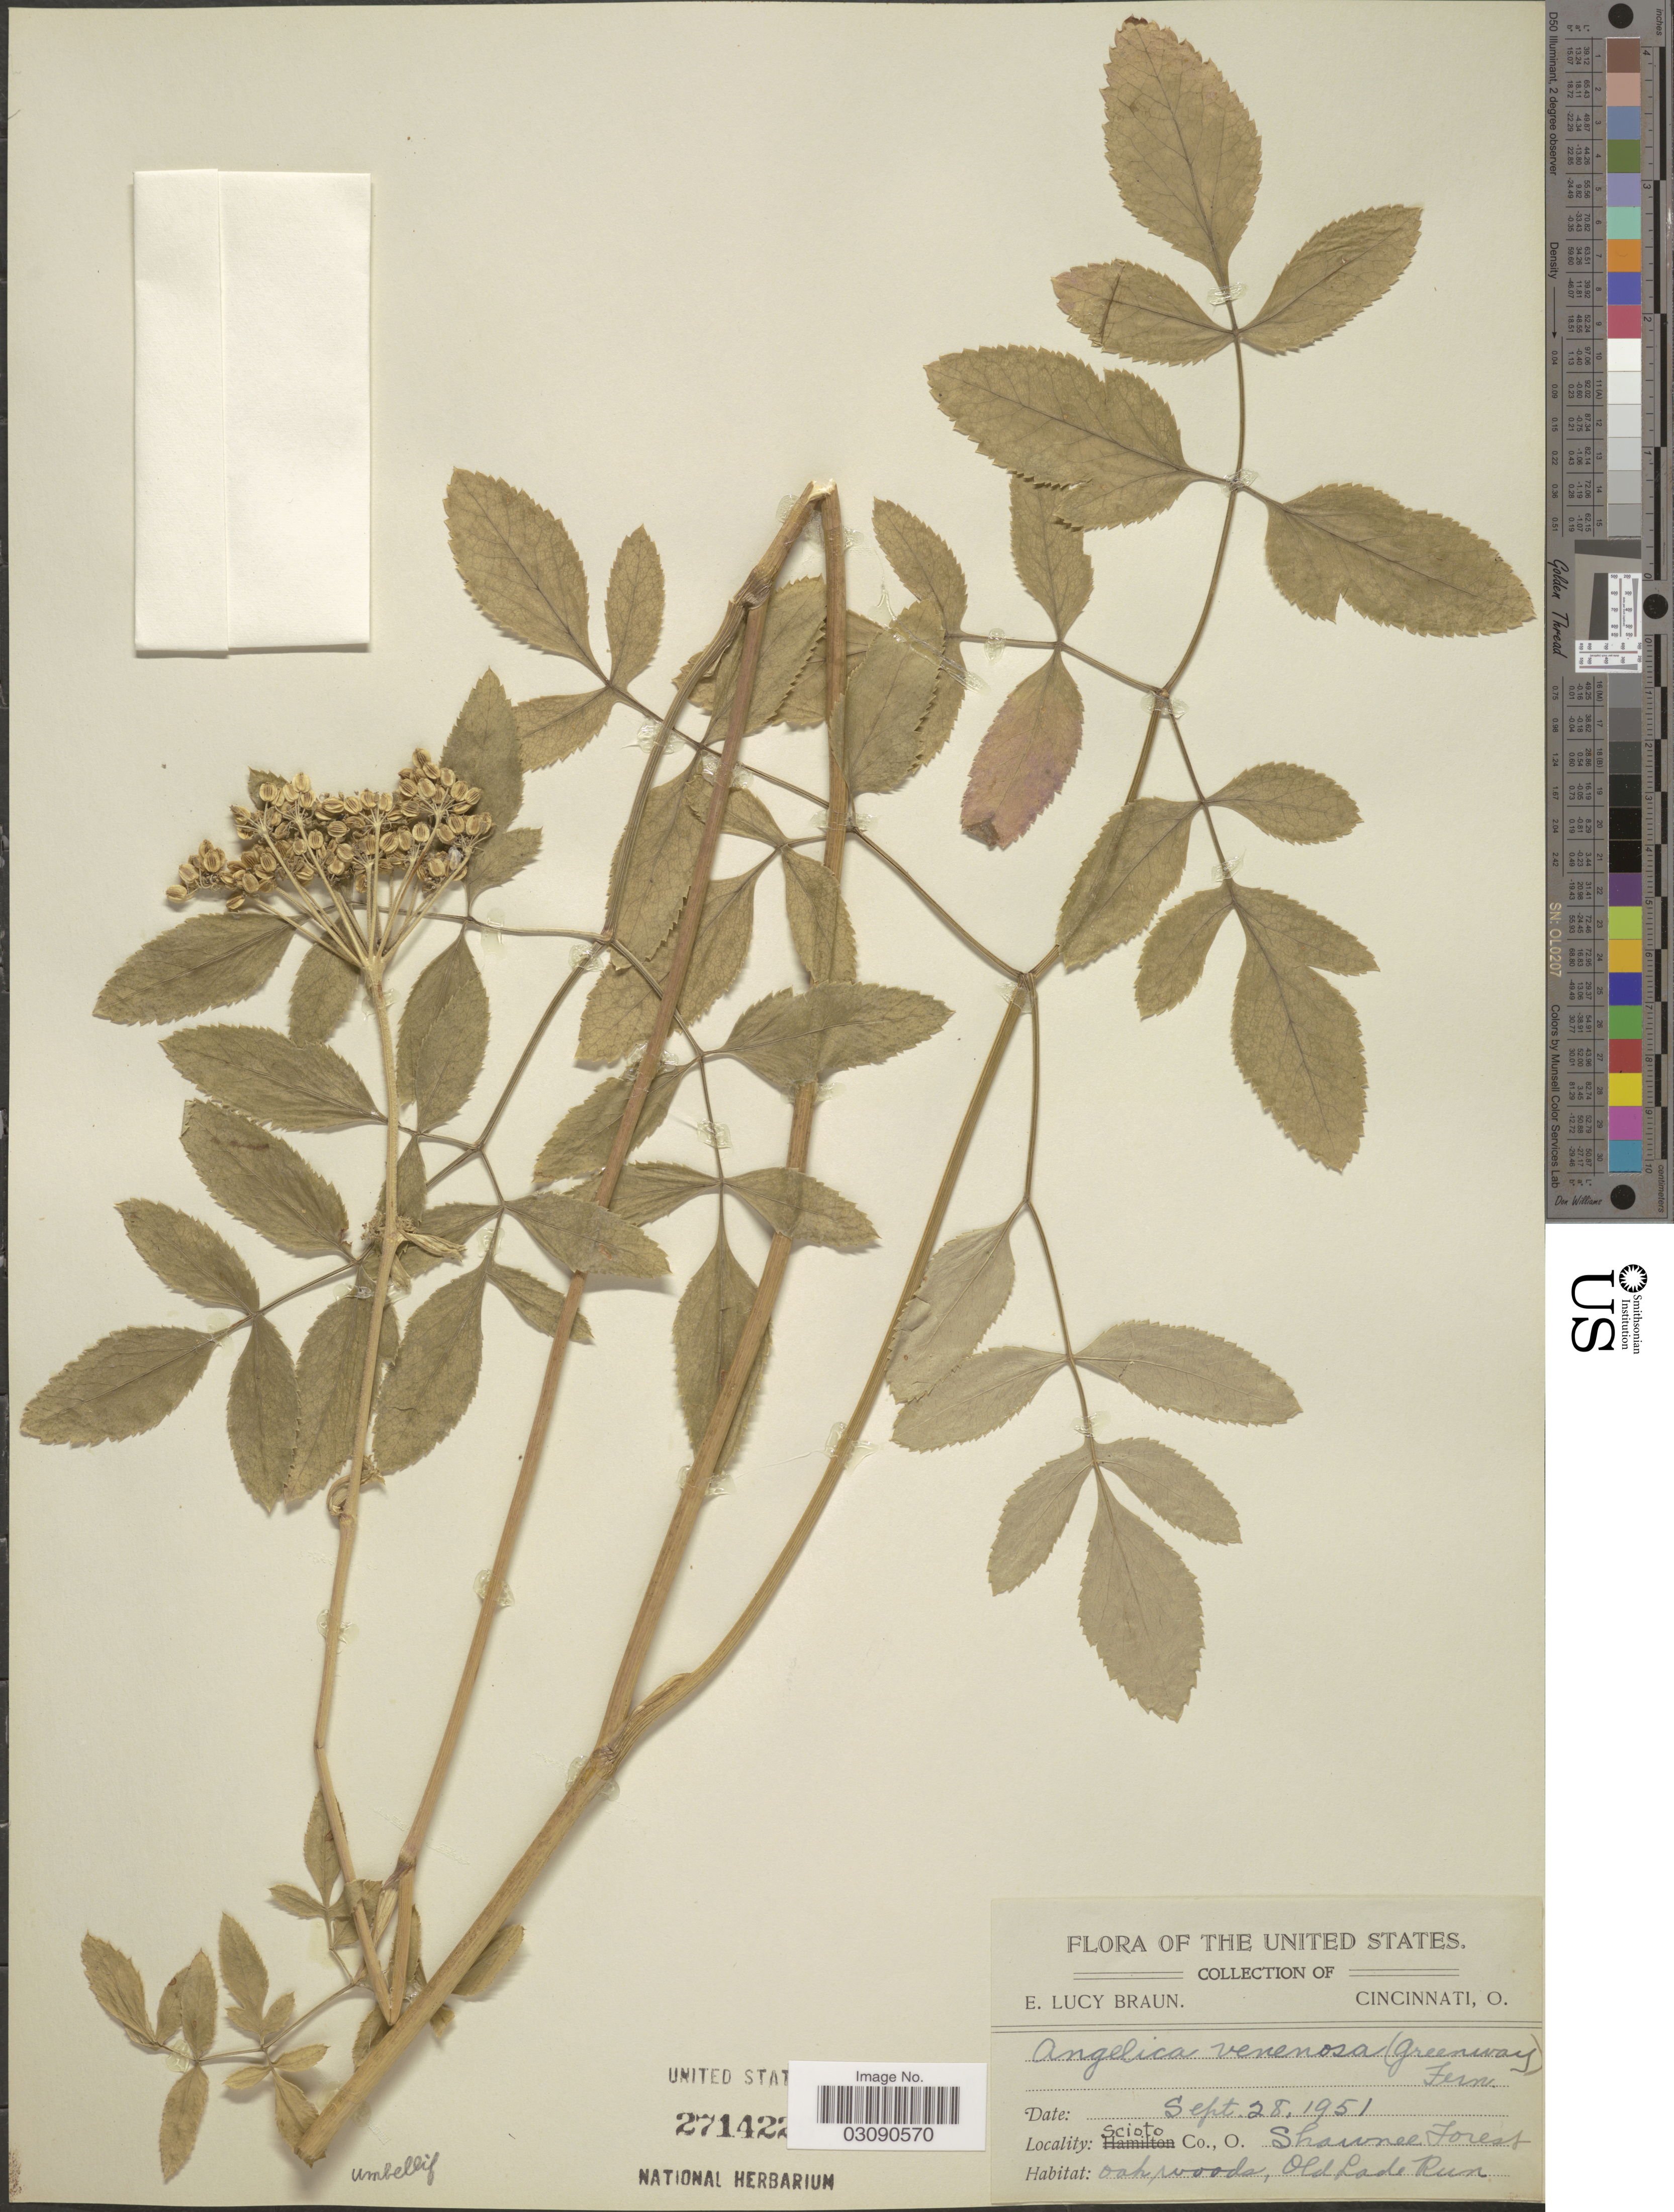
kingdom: Plantae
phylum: Tracheophyta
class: Magnoliopsida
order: Apiales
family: Apiaceae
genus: Angelica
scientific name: Angelica venenosa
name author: (Greenway) Fernald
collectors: E. L. Braun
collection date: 1951-09-28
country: United States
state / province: Ohio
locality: Scioto Co. Shawnee Forest. Oak woods, Old Lade Run.